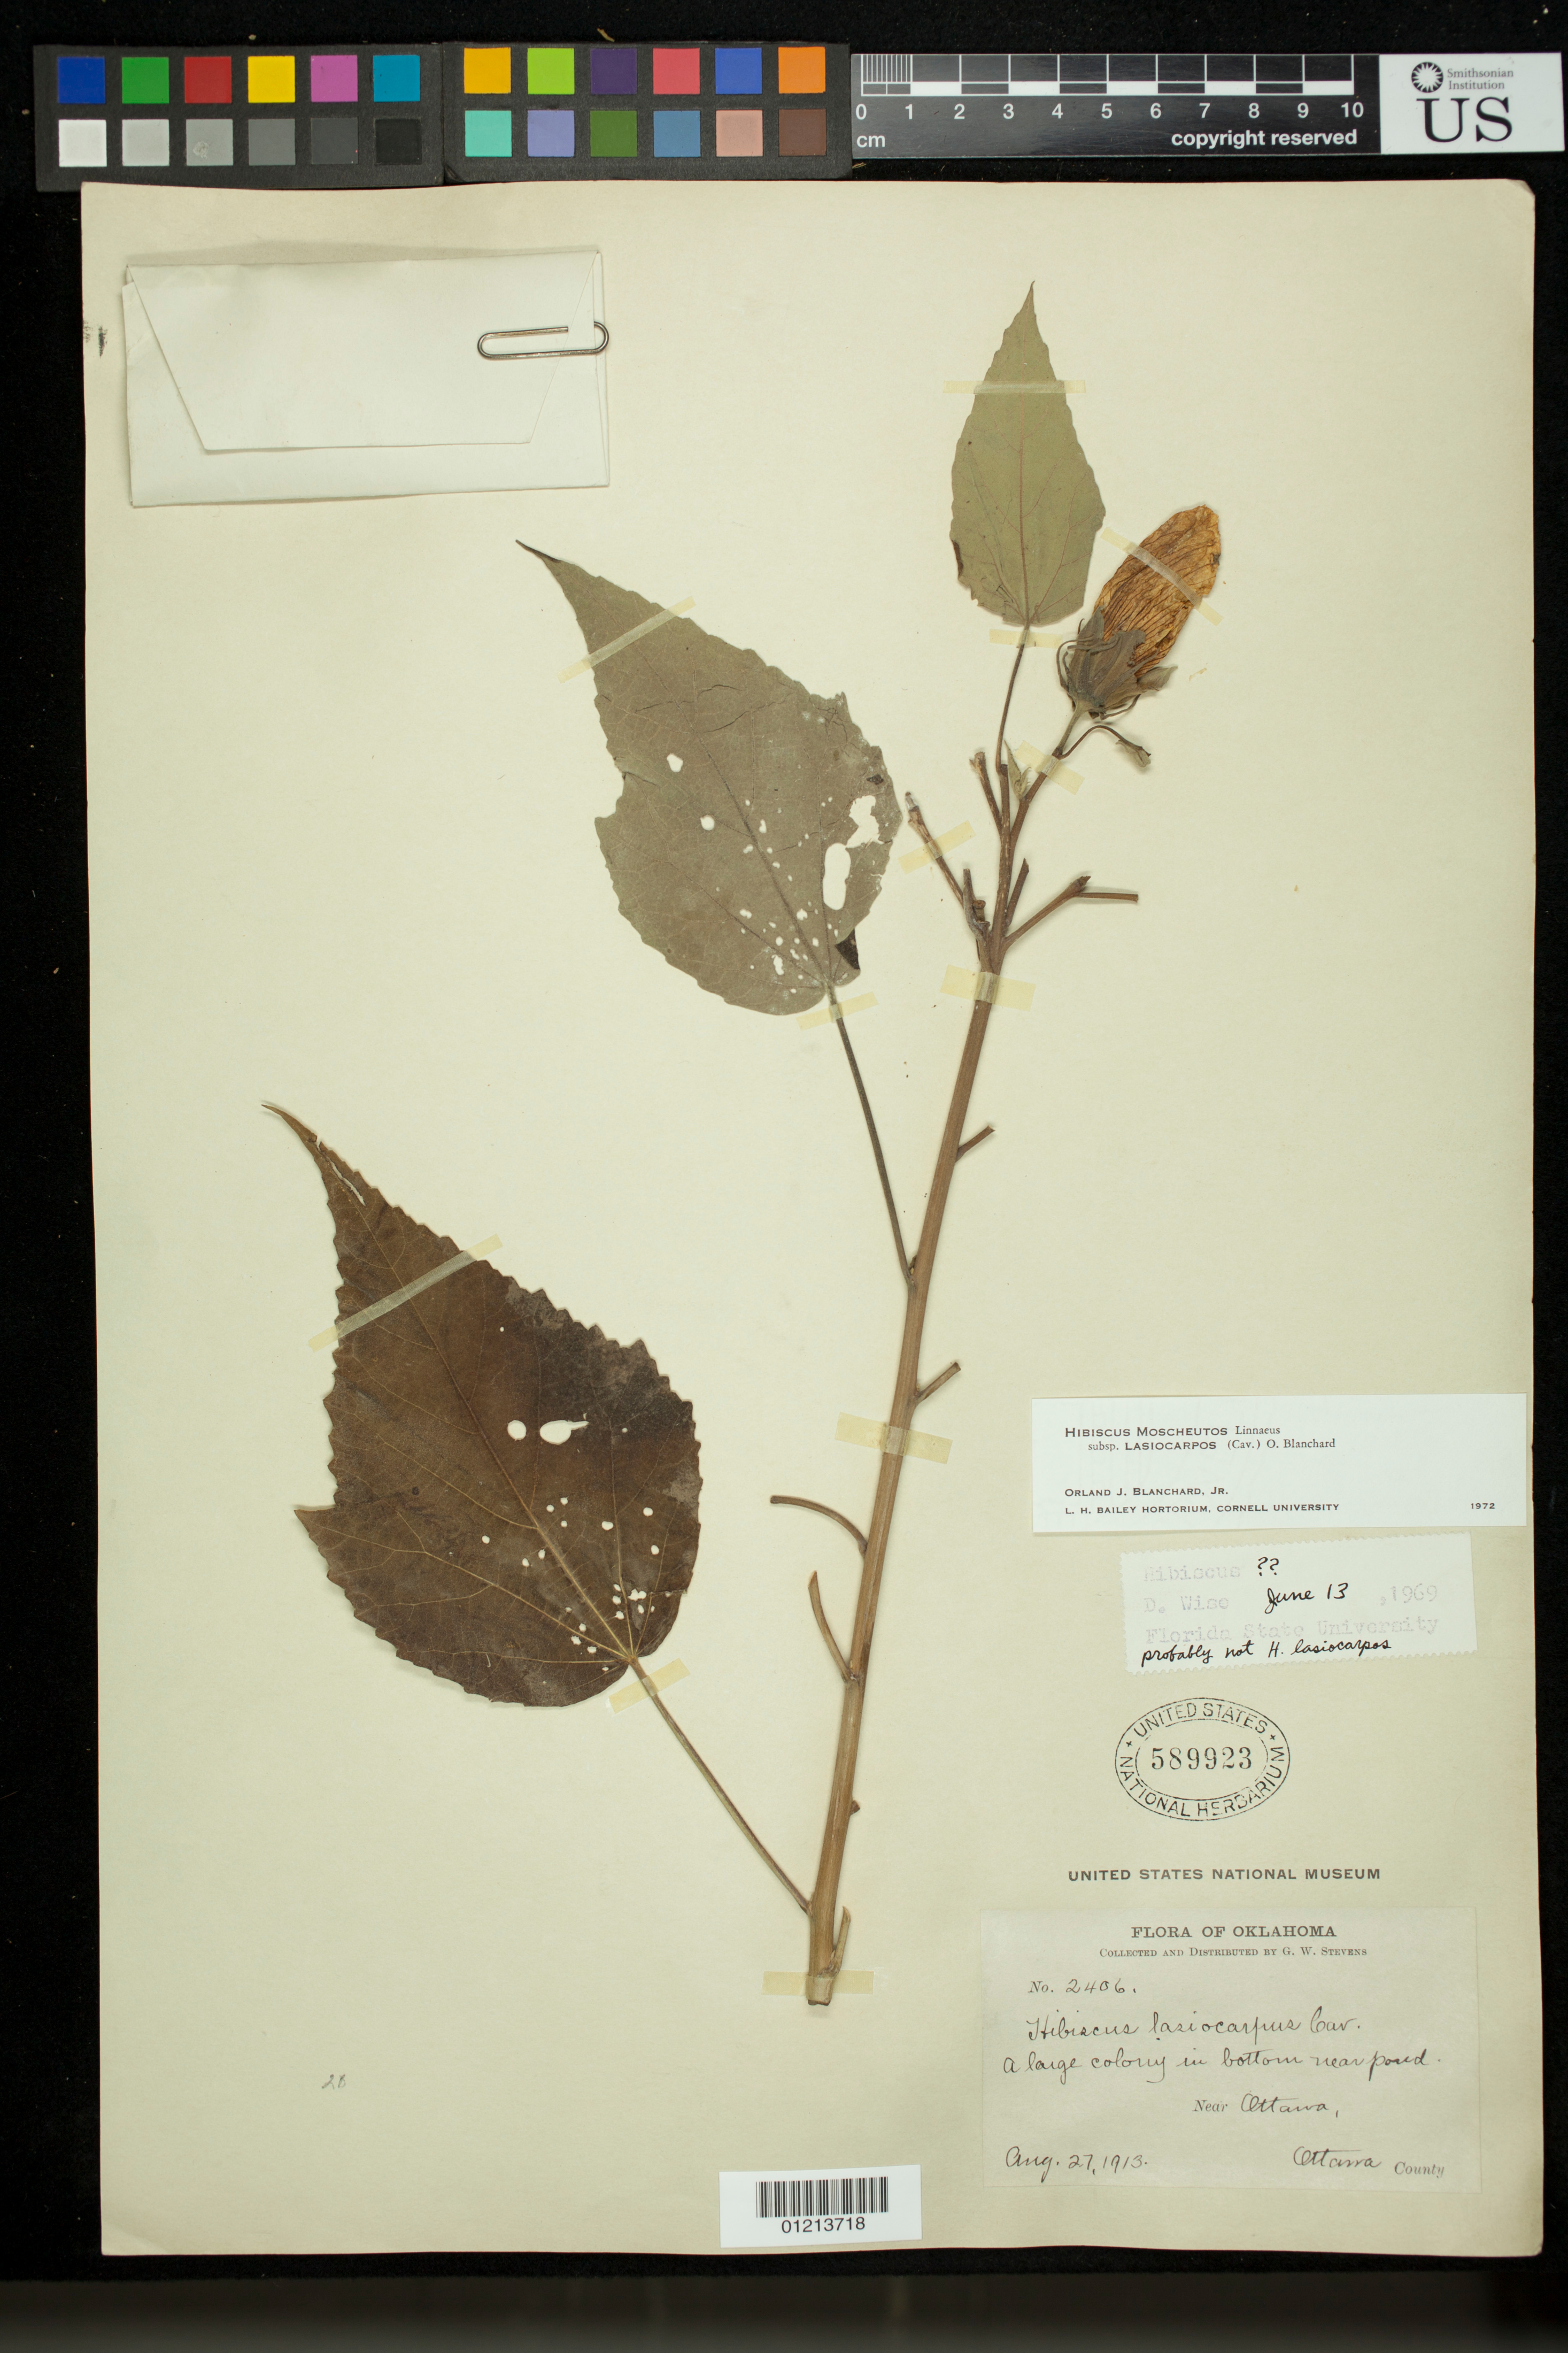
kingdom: Plantae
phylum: Tracheophyta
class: Magnoliopsida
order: Malvales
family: Malvaceae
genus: Hibiscus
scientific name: Hibiscus moscheutos subsp. lasiocarpos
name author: (Cav.) O.J. Blanch.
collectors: G. W. Stevens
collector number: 2406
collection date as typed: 27 Aug 1913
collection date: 1913-08-27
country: United States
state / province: Oklahoma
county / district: Ottawa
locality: Near Ottawa County. In bottom near pond.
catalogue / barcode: US 589923